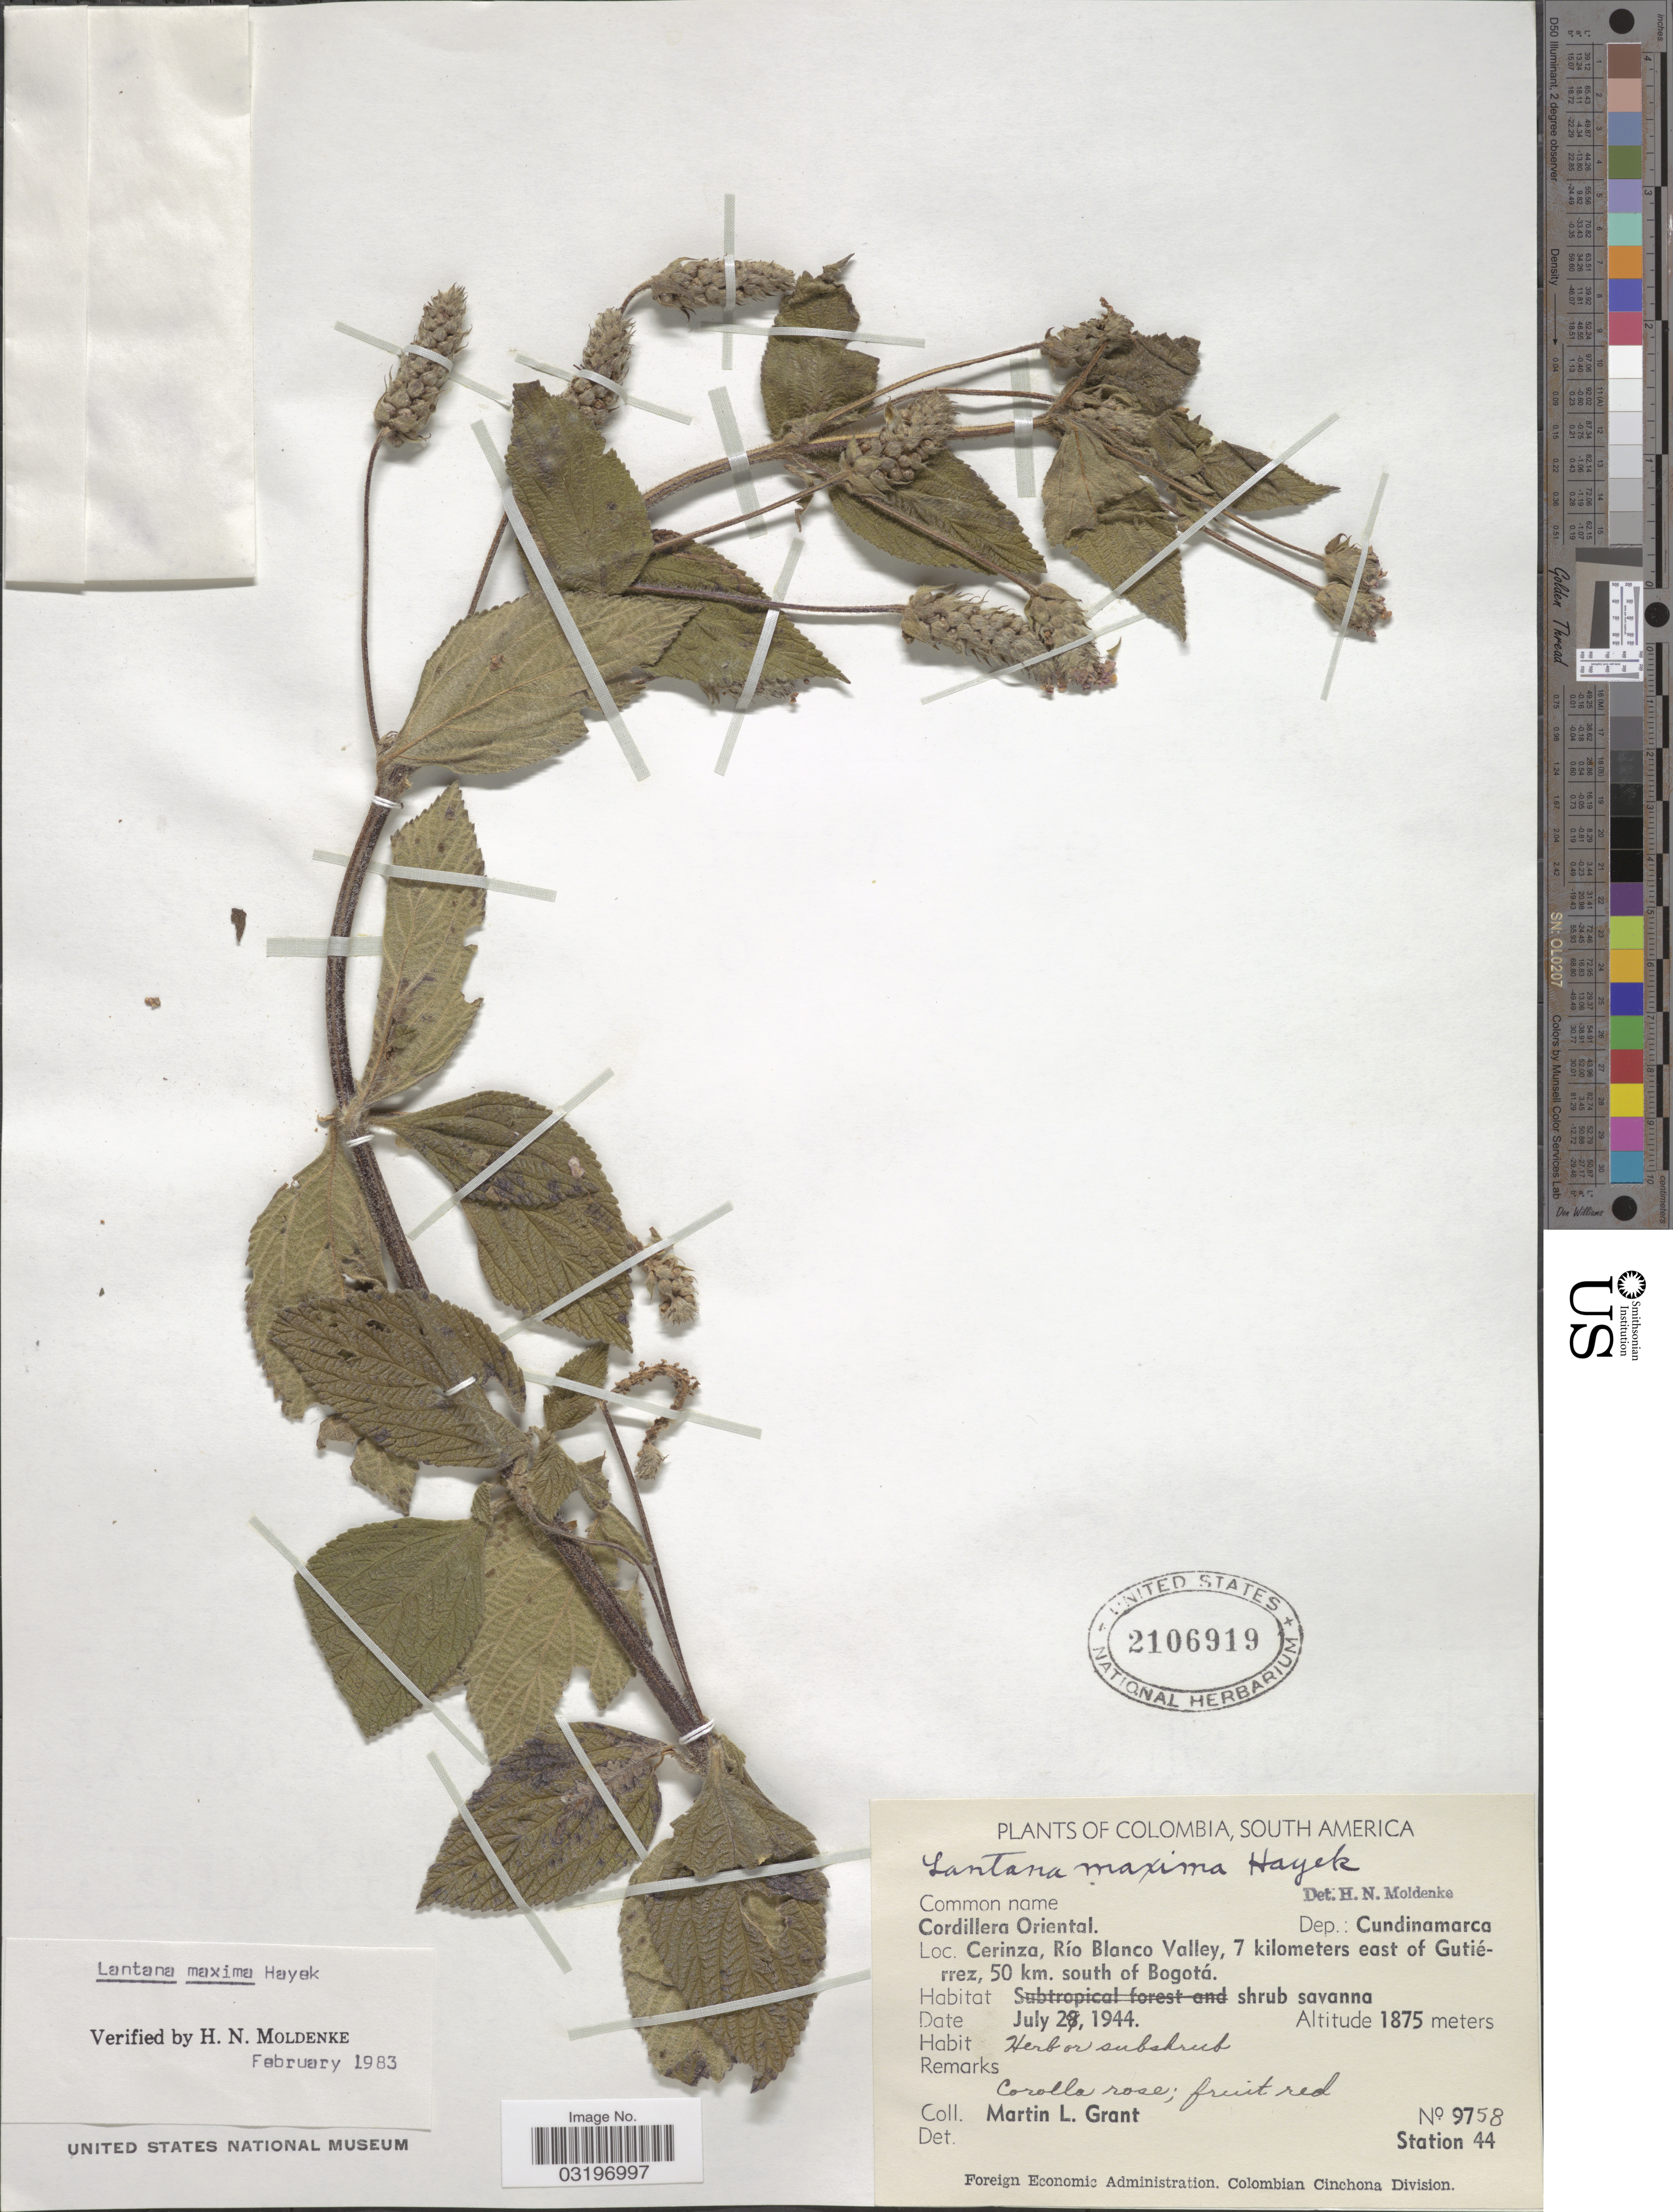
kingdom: Plantae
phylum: Tracheophyta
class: Magnoliopsida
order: Lamiales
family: Verbenaceae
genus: Lantana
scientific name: Lantana maxima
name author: Hayek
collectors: M. L. Grant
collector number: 9758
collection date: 1944-07-29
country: Colombia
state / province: Cundinamarca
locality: Cordillera Oriental. Dep.: Cundinamarca. Cerinza, Río Blanco Valley, 7 kilometers east of Gutiérrez, 50 km. south of Bogotá. Statio 44.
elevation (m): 1875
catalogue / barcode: US 2106919